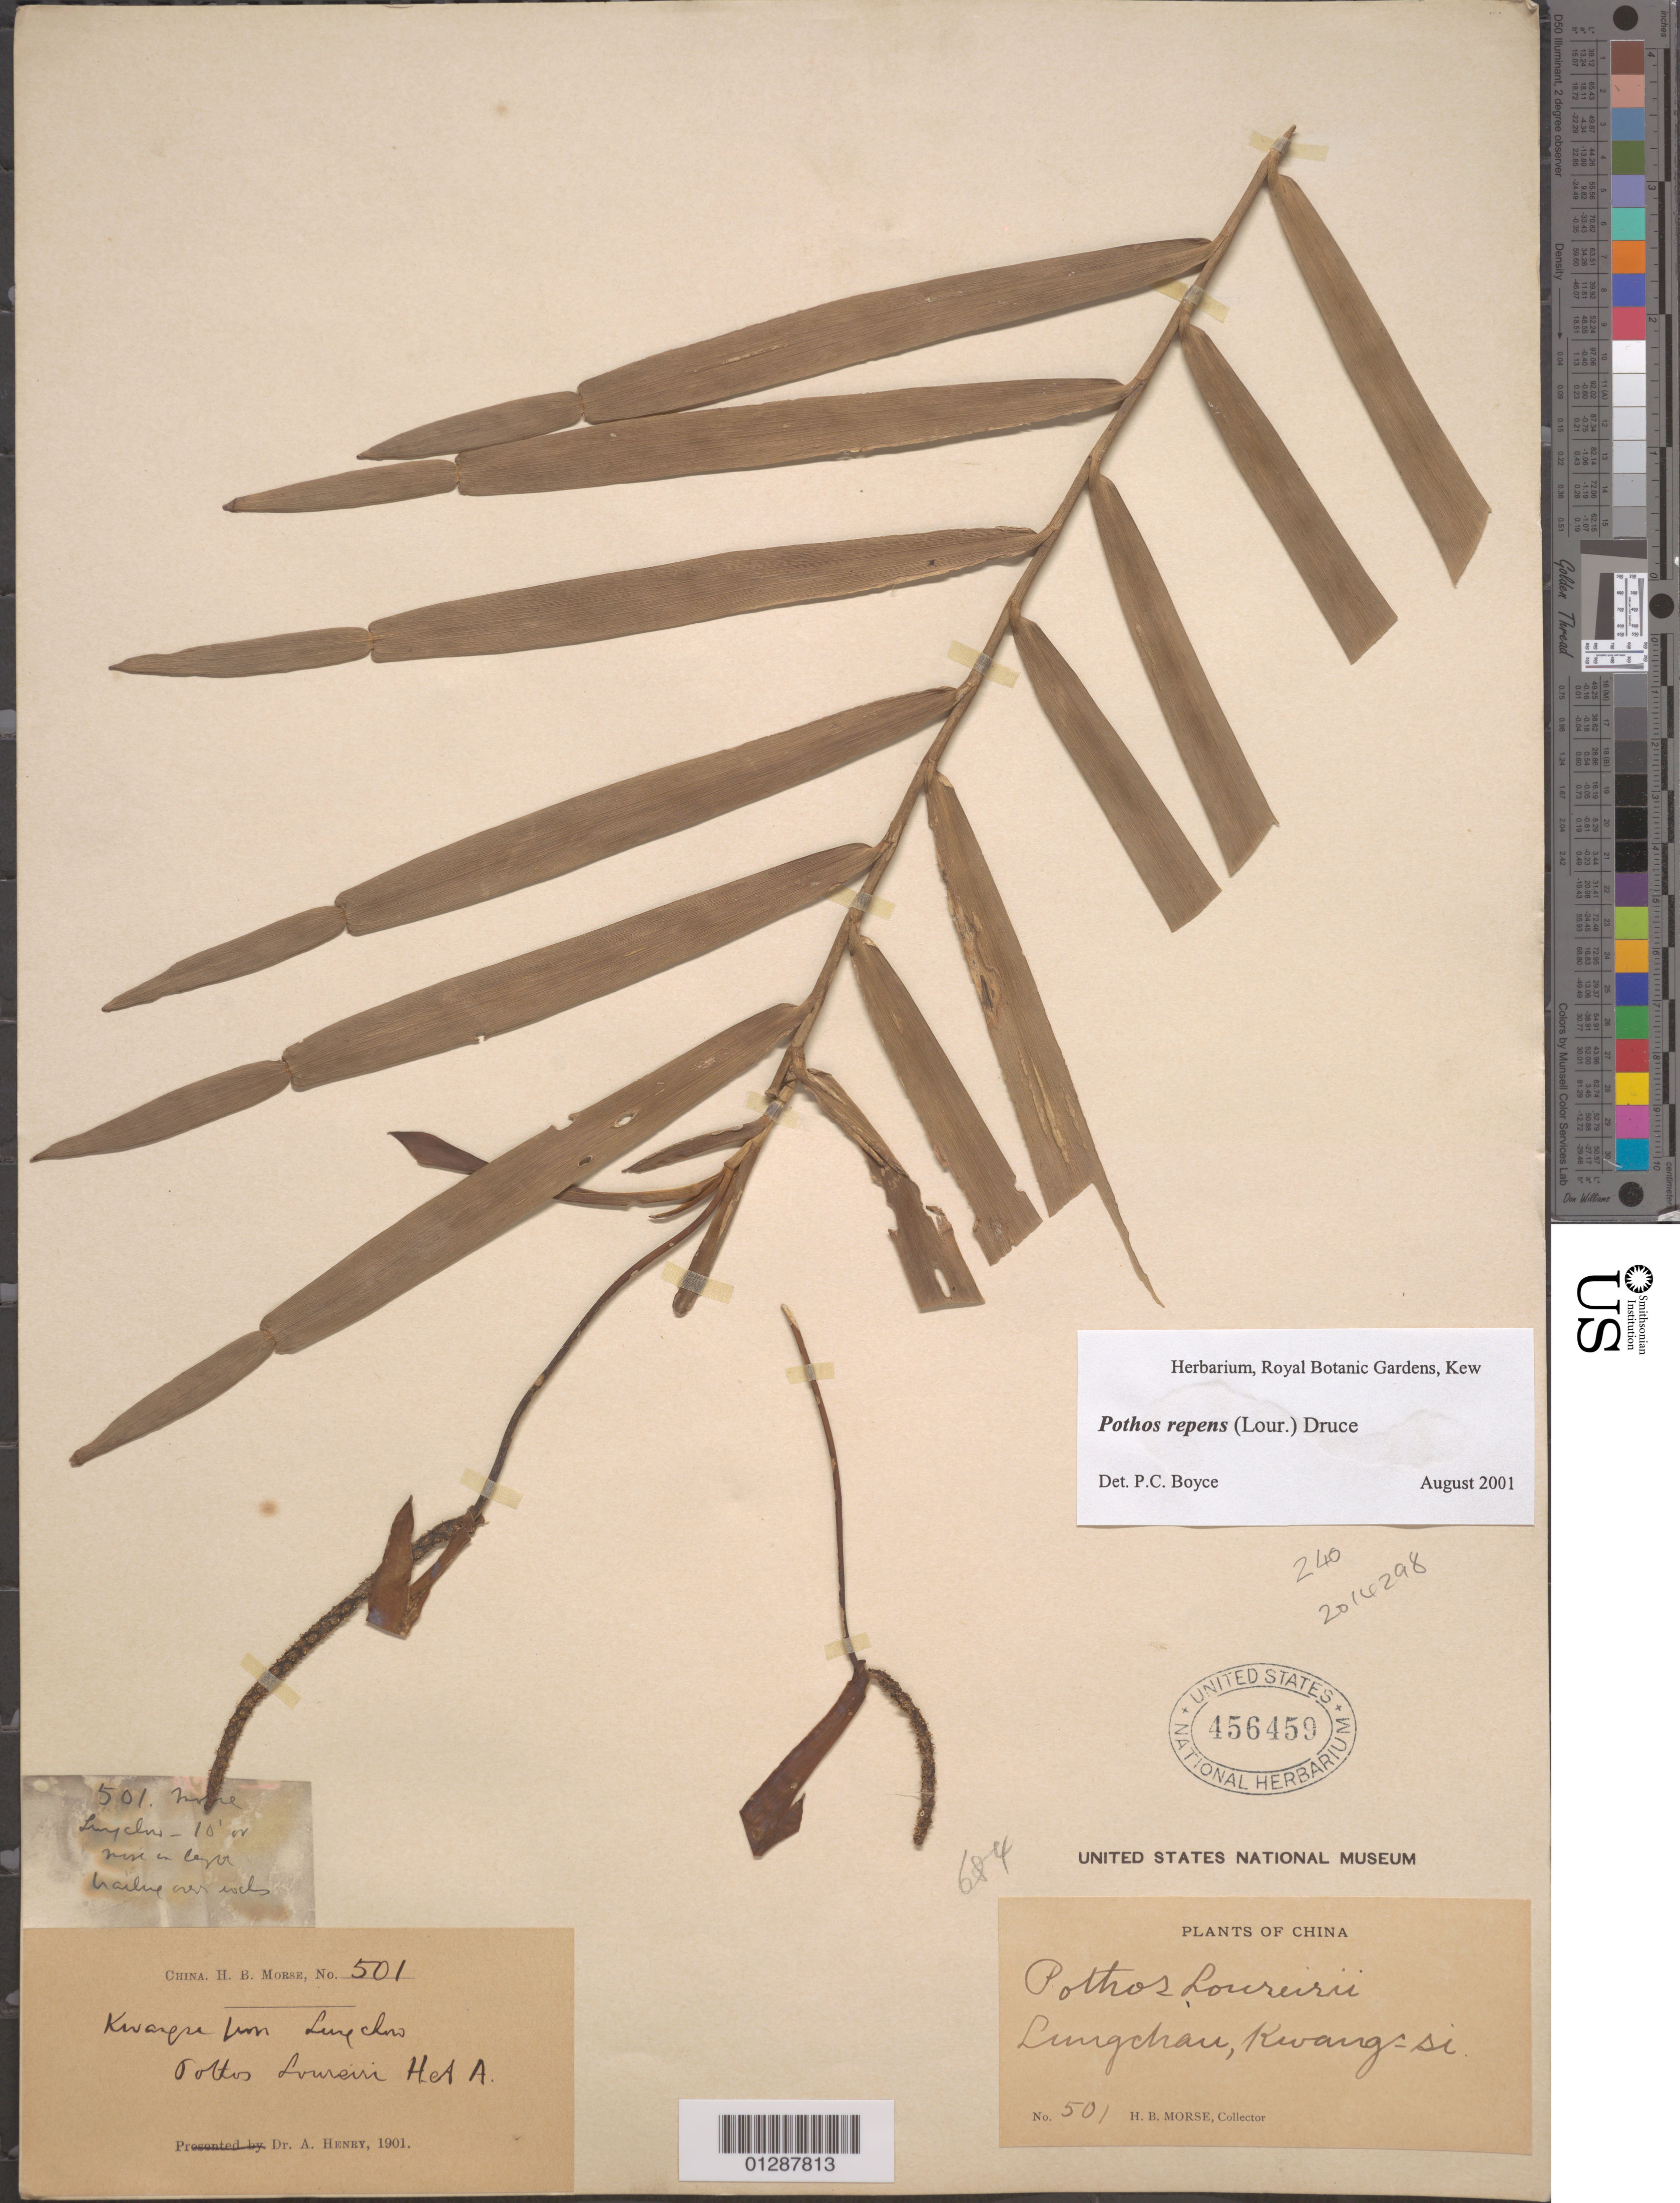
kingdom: Plantae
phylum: Tracheophyta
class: Liliopsida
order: Alismatales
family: Araceae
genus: Pothos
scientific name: Pothos repens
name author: (Lour.) Druce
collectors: H. Morse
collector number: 501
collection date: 1901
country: China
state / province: Guangxi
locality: Kwangsi prov. Lungchau.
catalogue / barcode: US 456459